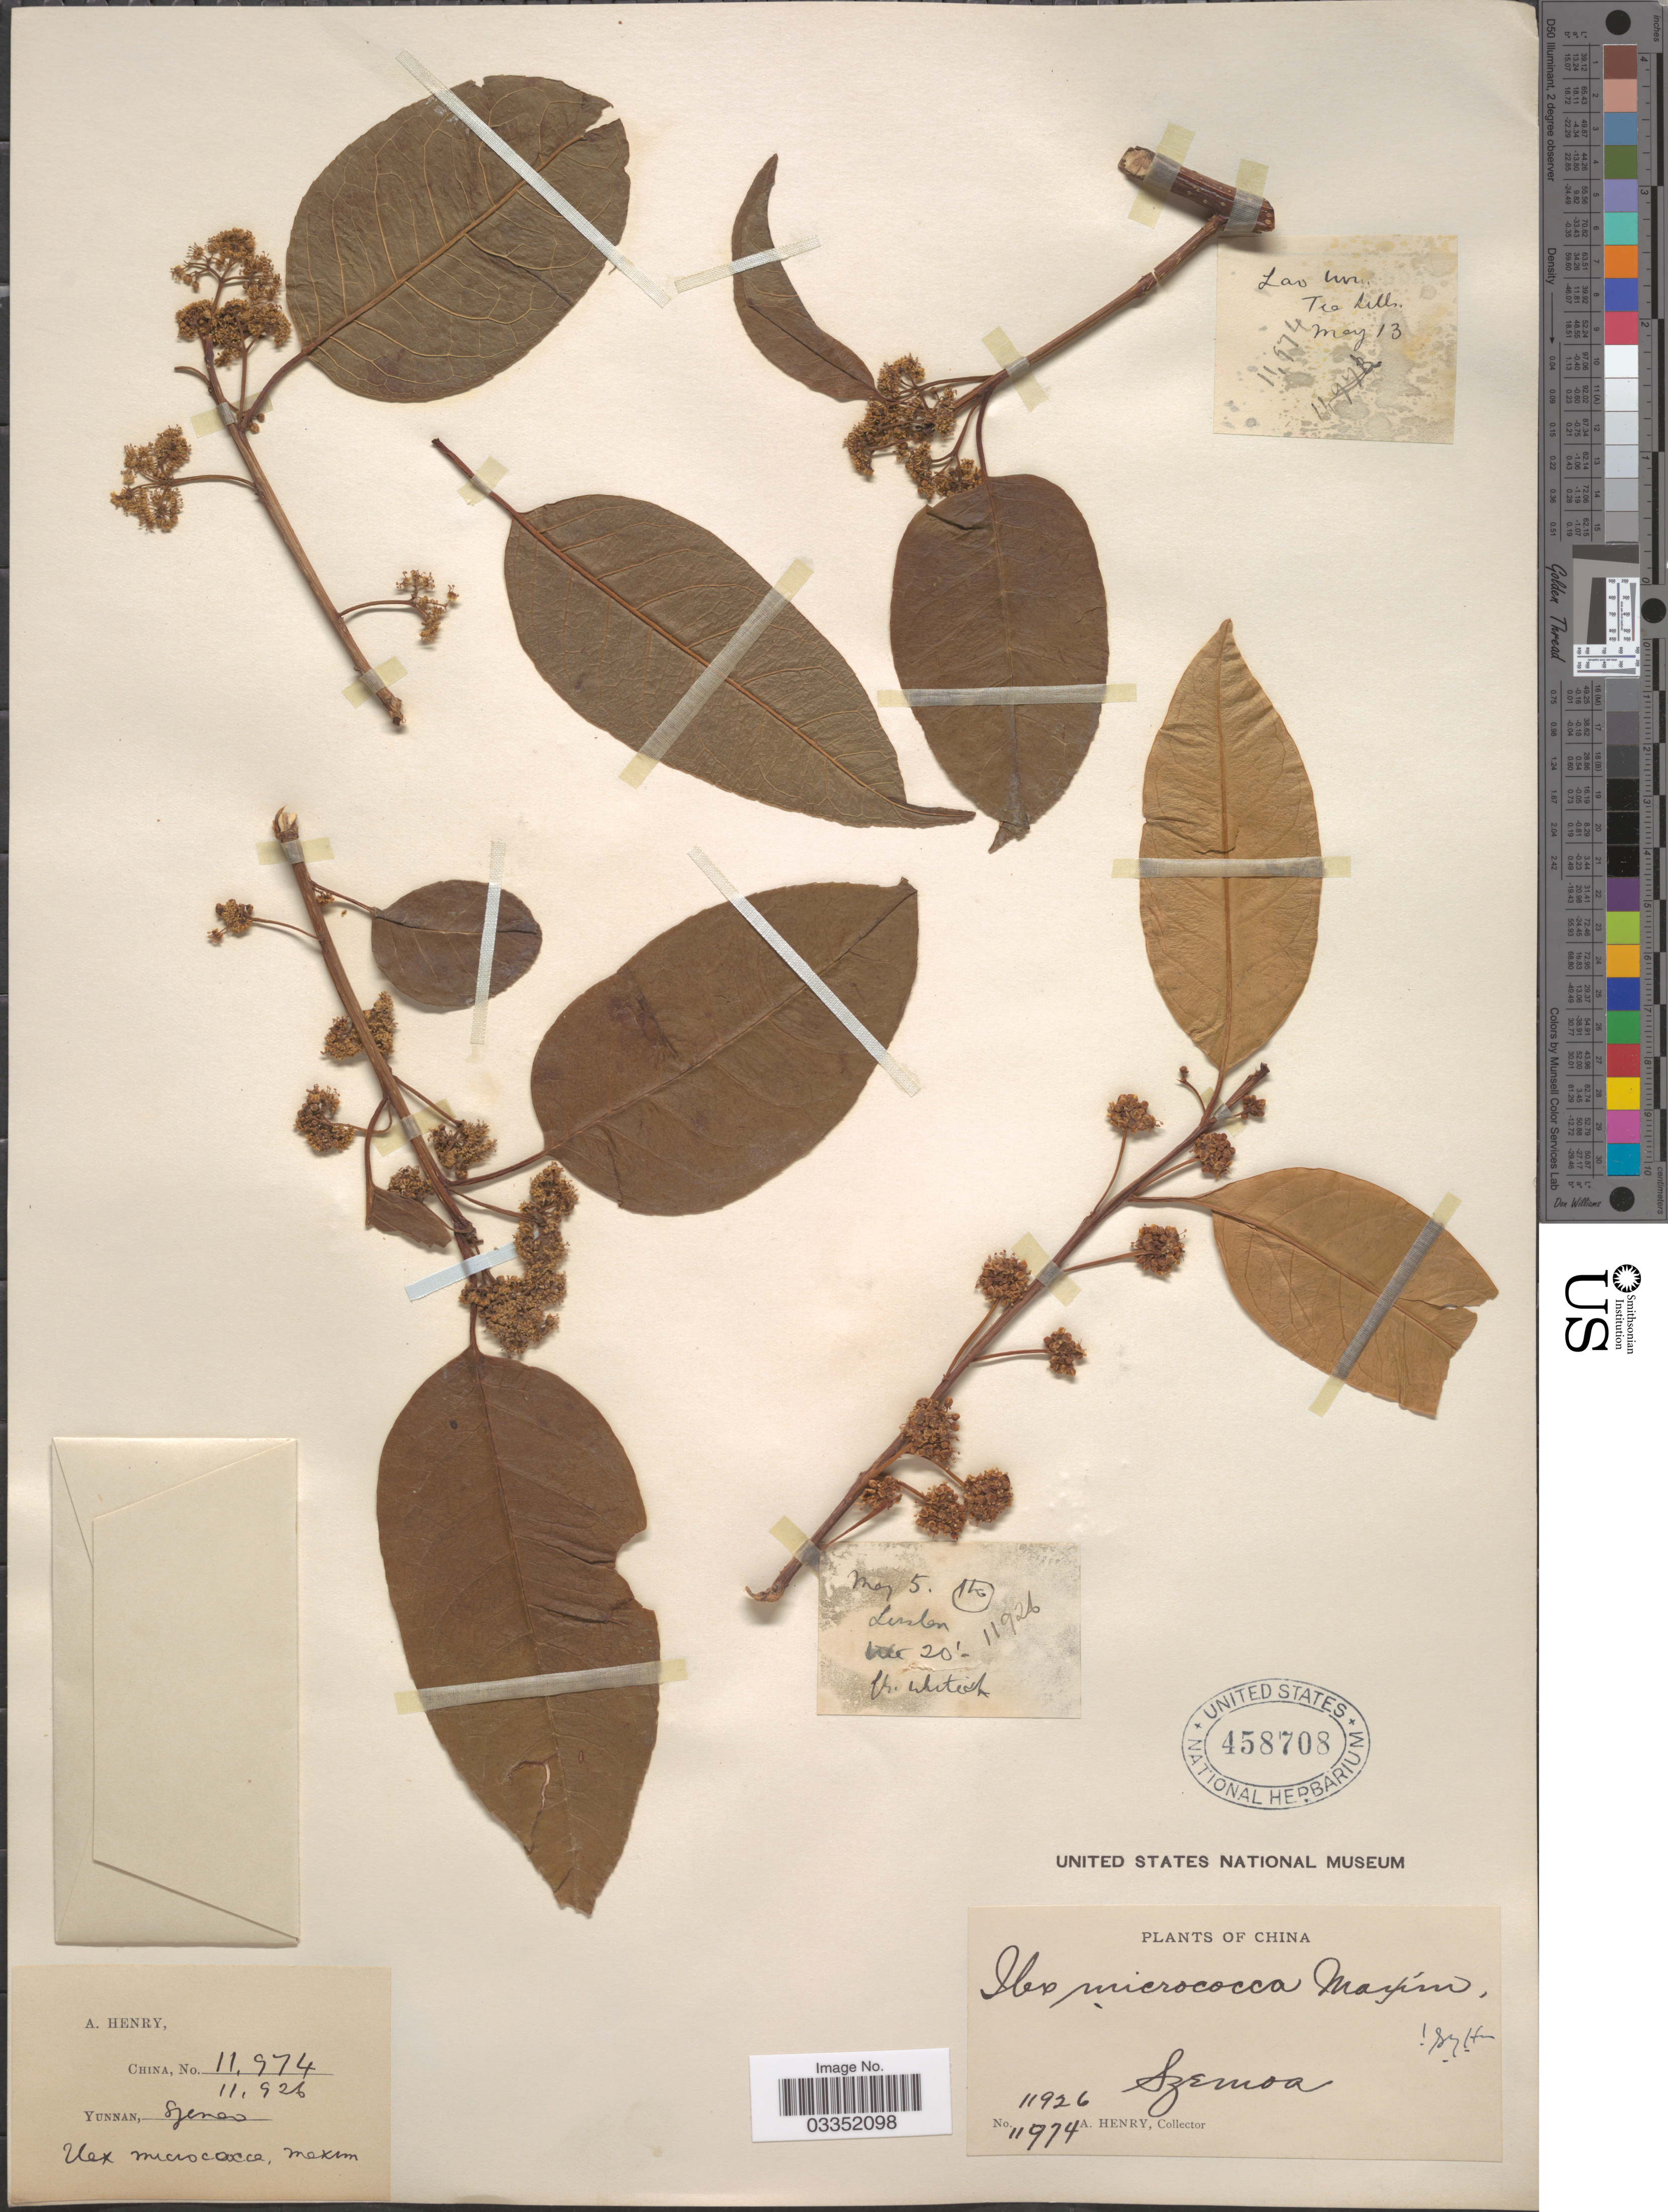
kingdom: Plantae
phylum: Tracheophyta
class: Magnoliopsida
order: Aquifoliales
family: Aquifoliaceae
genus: Ilex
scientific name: Ilex micrococca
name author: Maxim.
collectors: A. Henry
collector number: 11974/ 11926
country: China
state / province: Yunnan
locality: Szemoa.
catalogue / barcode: US 458708